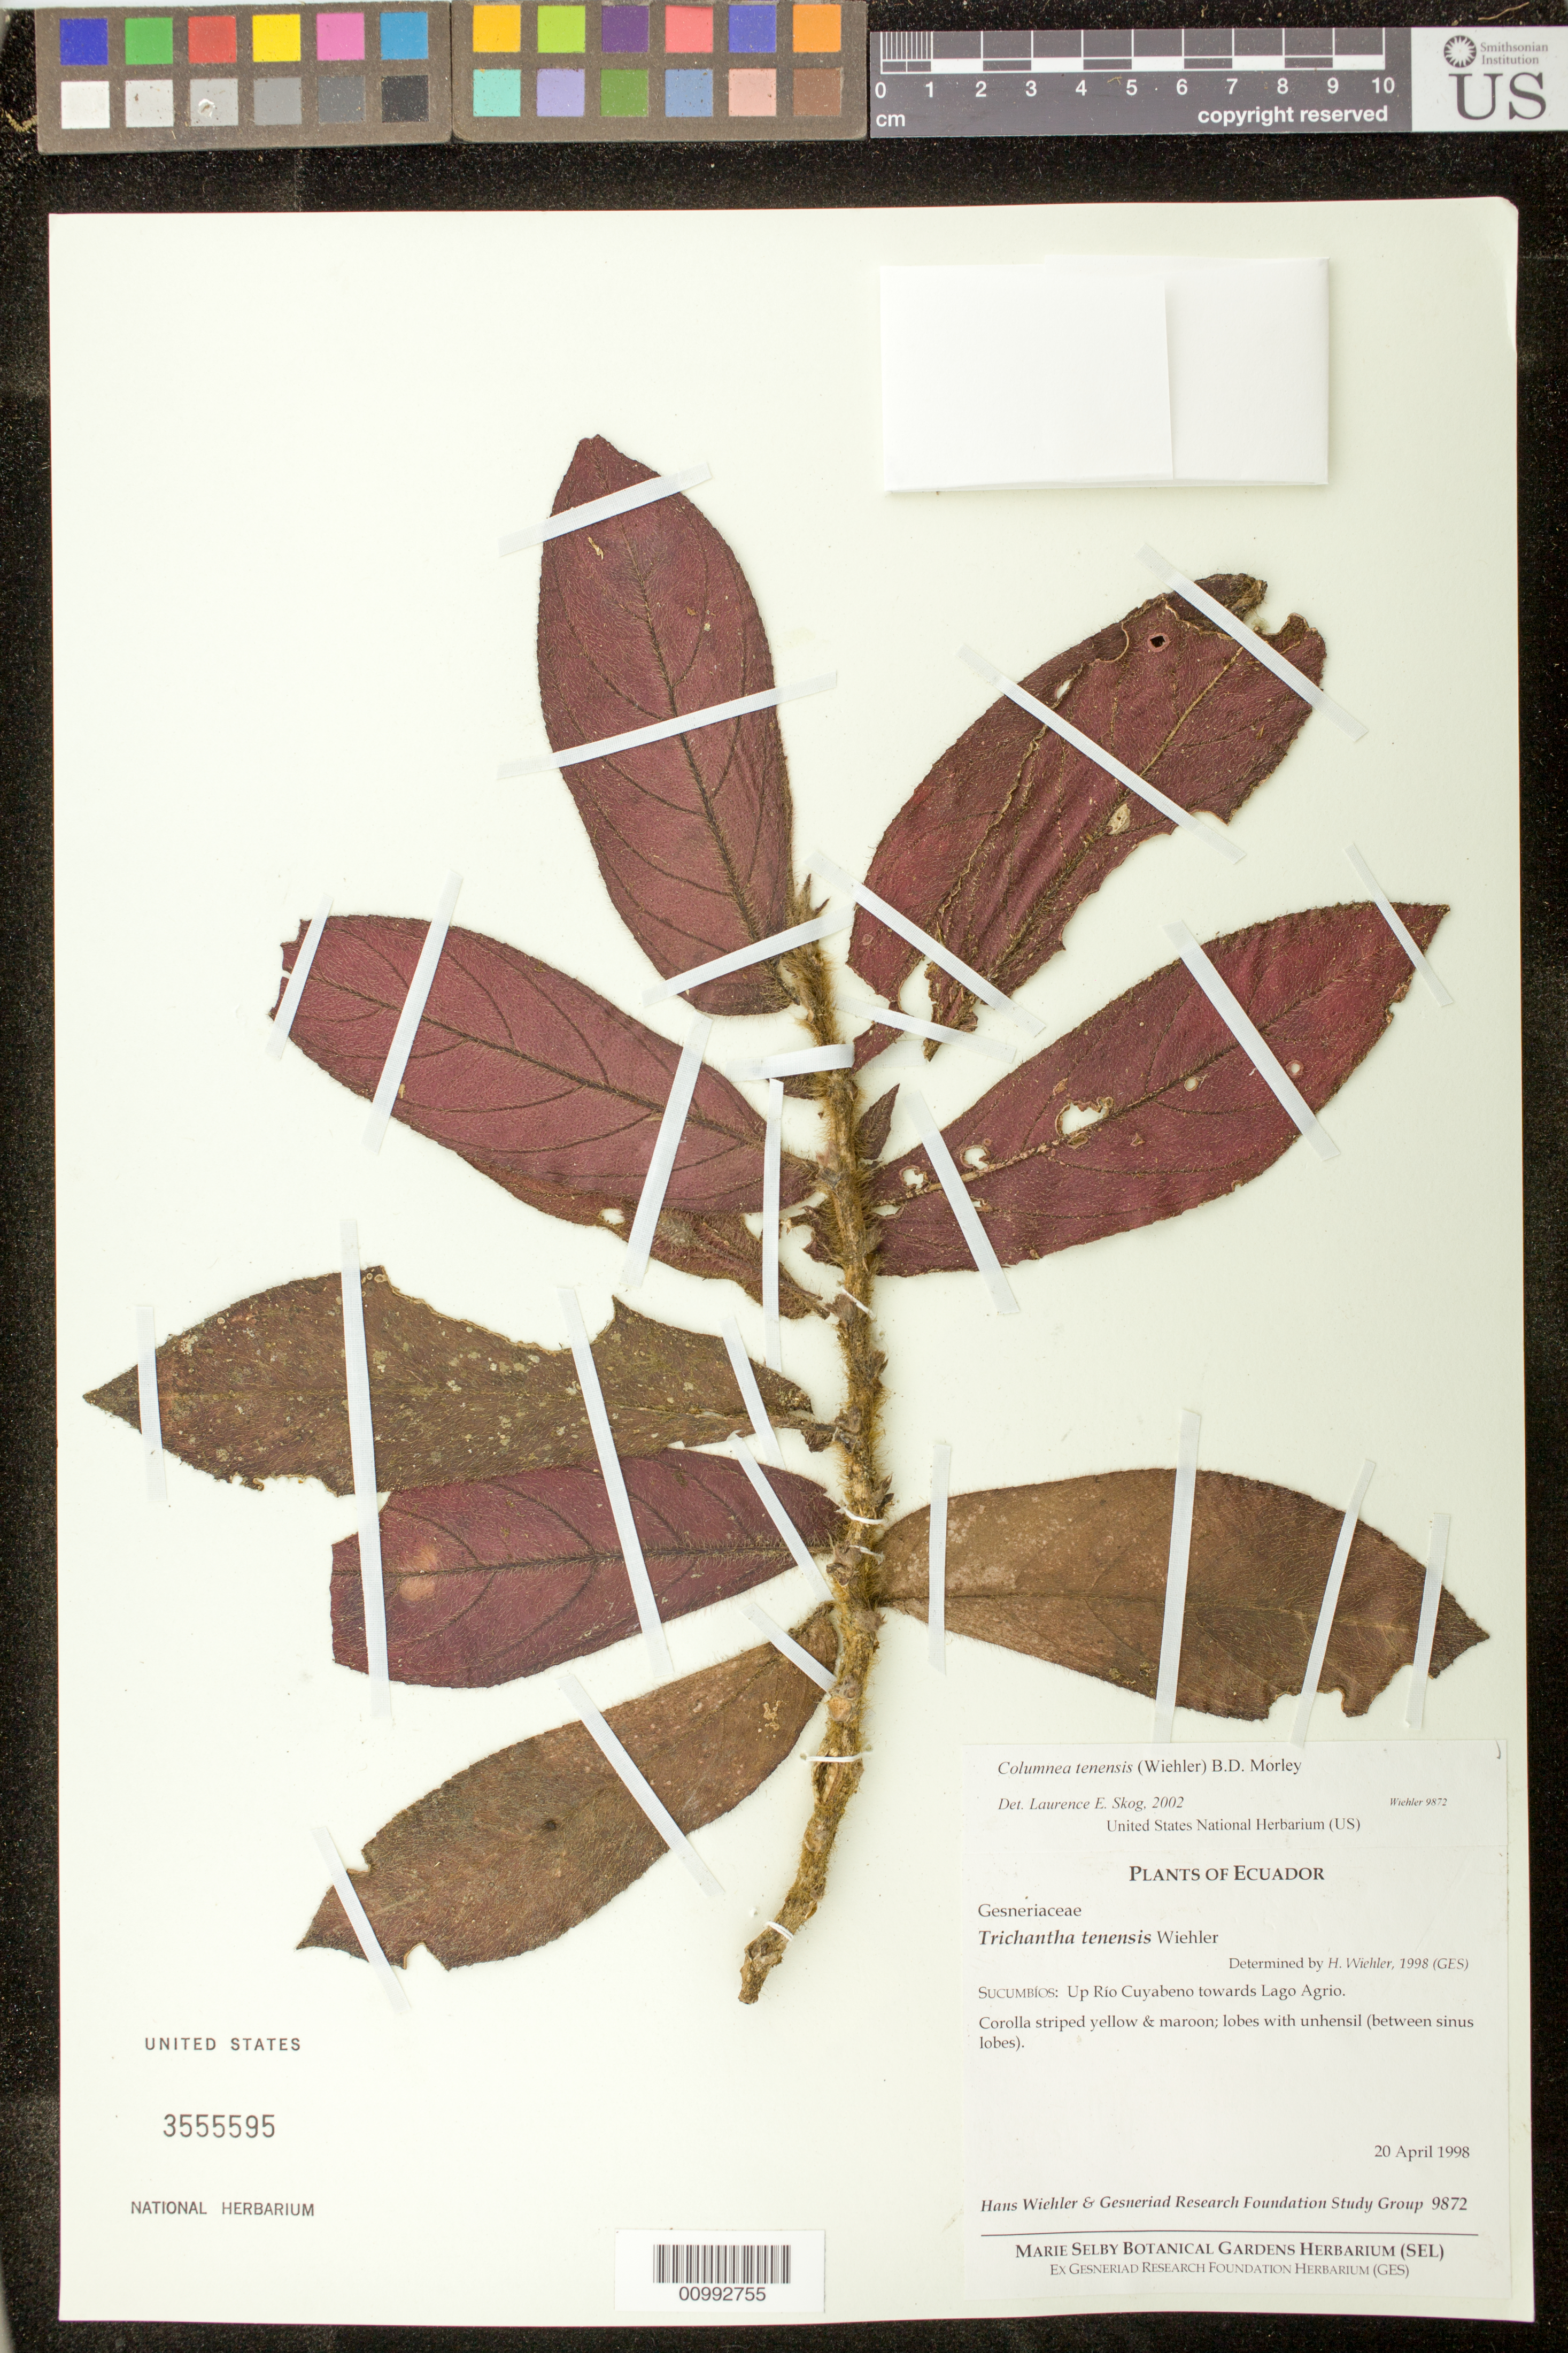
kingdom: Plantae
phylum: Tracheophyta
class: Magnoliopsida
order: Lamiales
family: Gesneriaceae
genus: Columnea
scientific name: Columnea illepida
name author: H.E. Moore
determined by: Clark, J. L.; Skog, Laurence E.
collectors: H. J. Wiehler & GRF Study Group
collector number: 9872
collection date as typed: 20 Apr 1998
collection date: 1998-04-20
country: Ecuador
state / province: Sucumbíos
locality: Sucumbíos: up Rio Cuyabeno towards Lago Agrio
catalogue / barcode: US 3555595